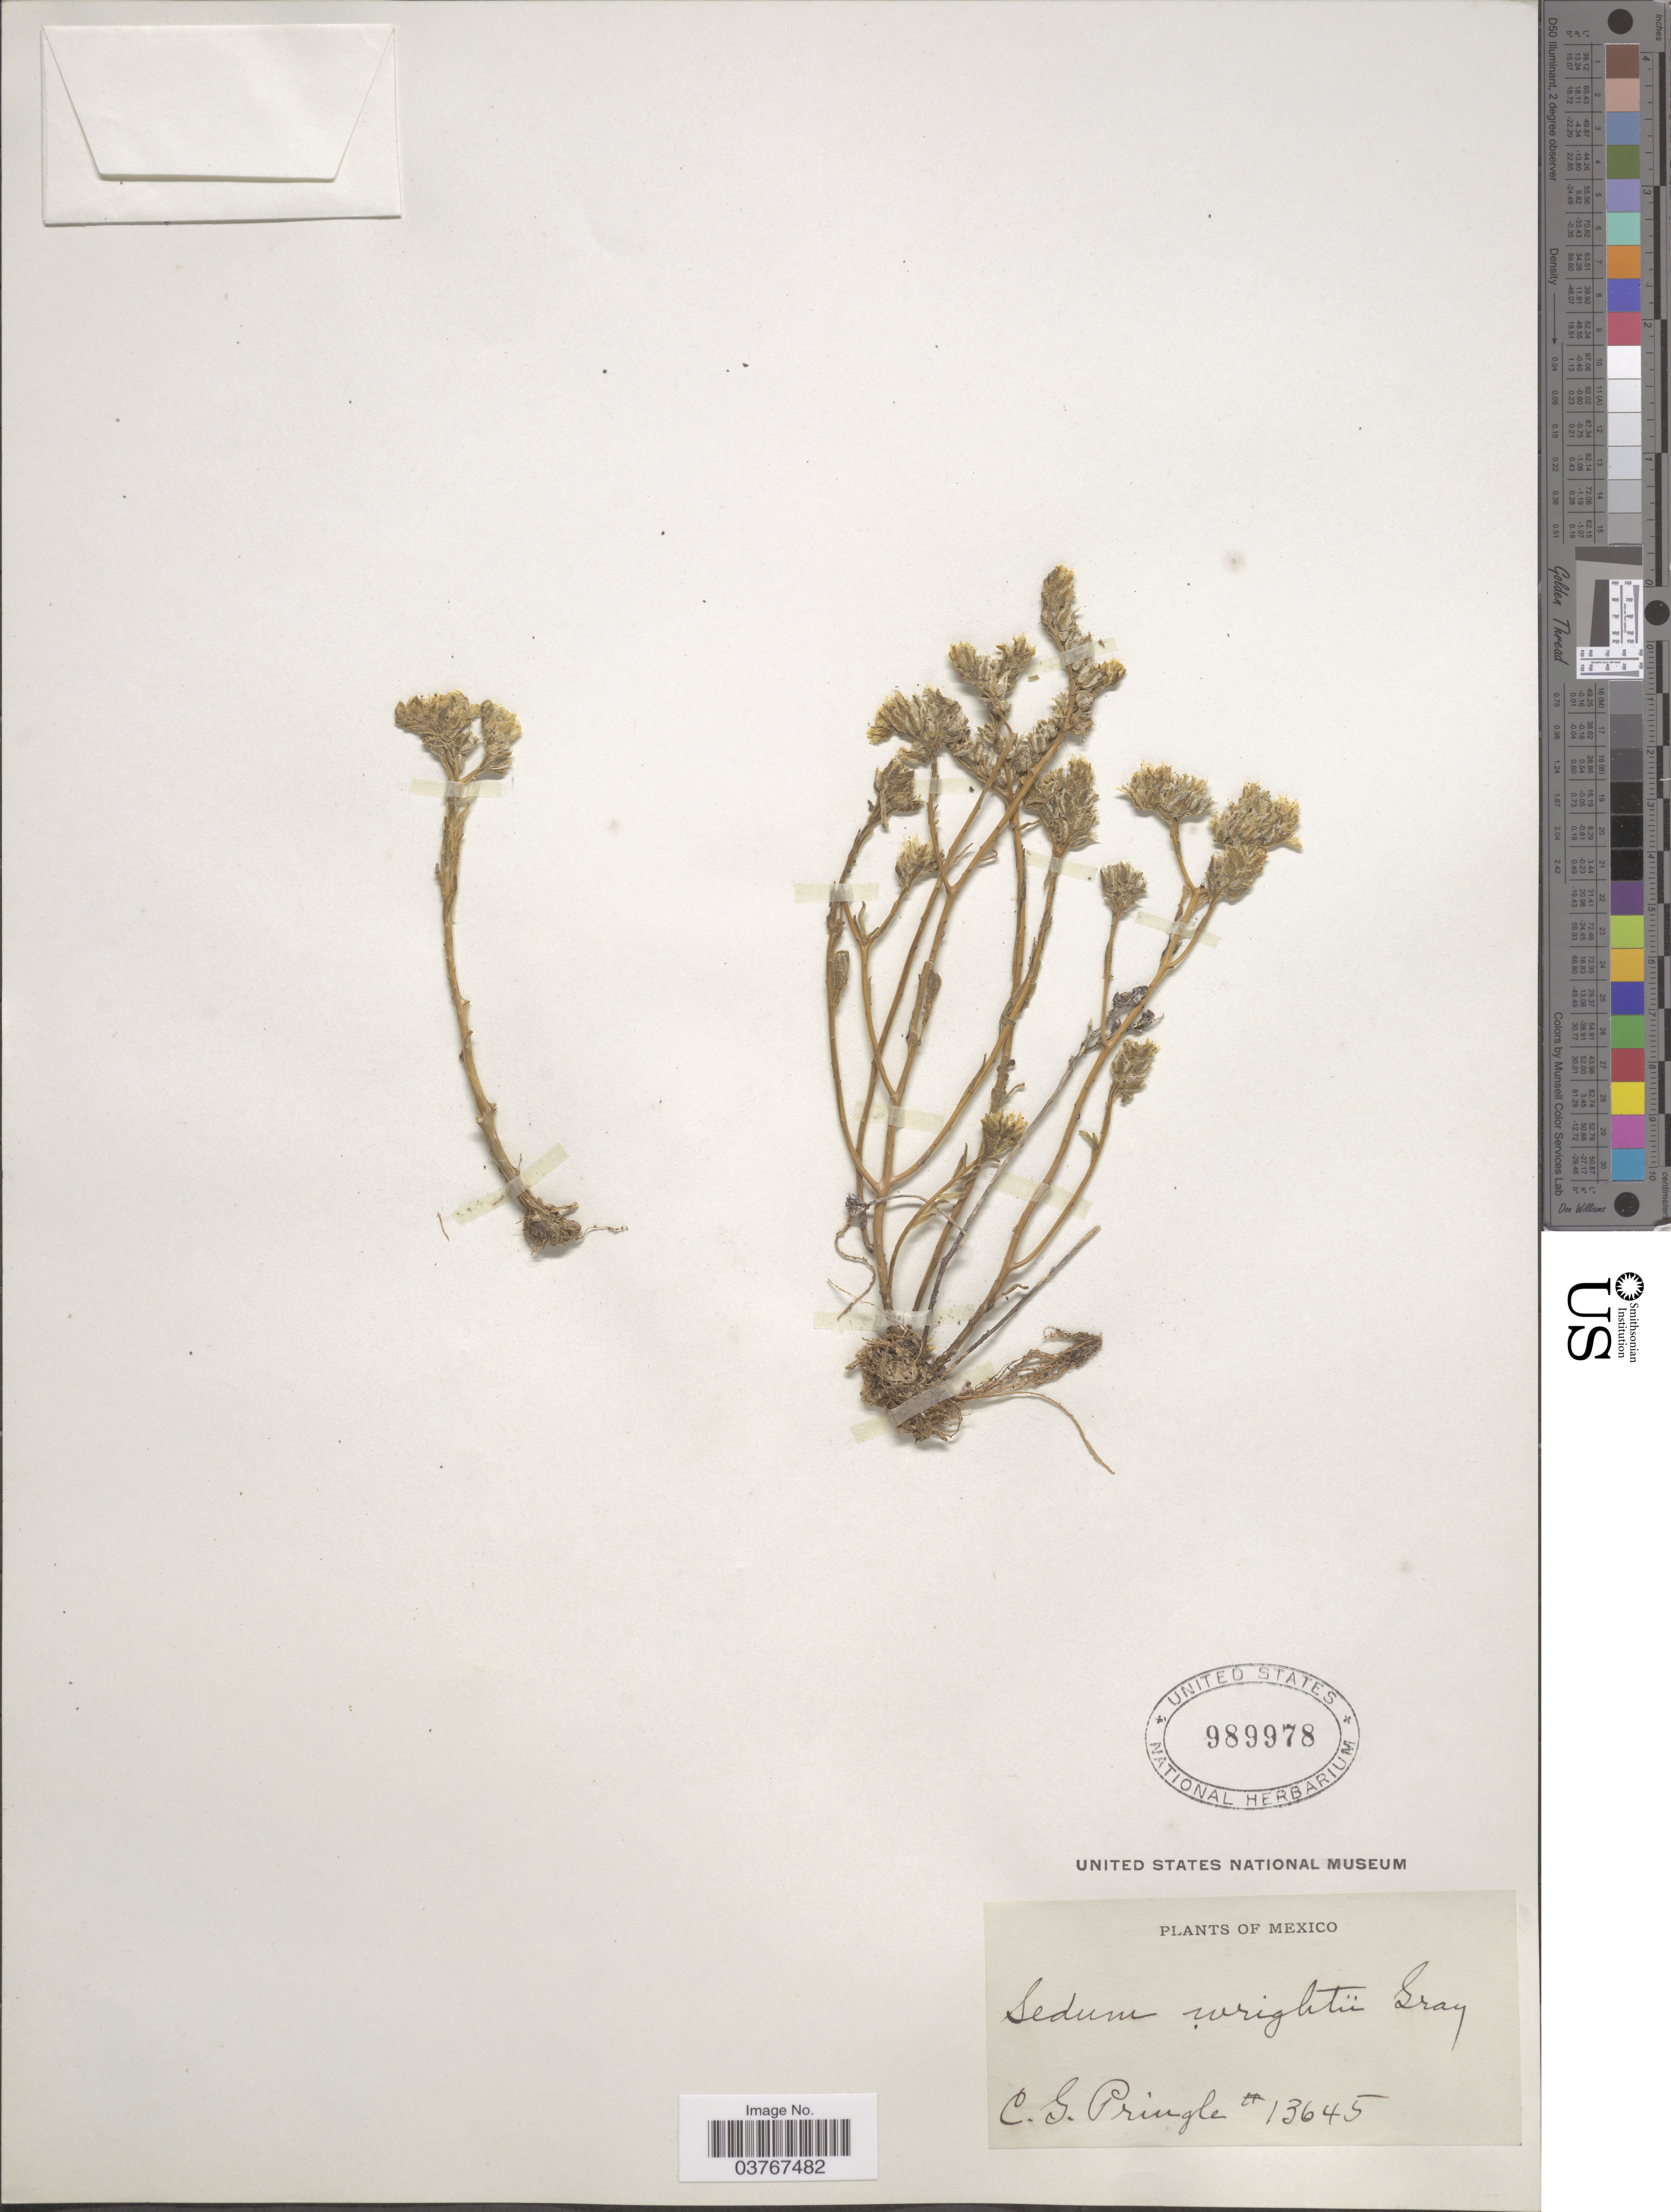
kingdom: Plantae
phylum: Tracheophyta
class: Magnoliopsida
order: Saxifragales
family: Crassulaceae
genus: Sedum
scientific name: Sedum wrightii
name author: A. Gray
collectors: C. G. Pringle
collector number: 13645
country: Mexico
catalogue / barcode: US 989978